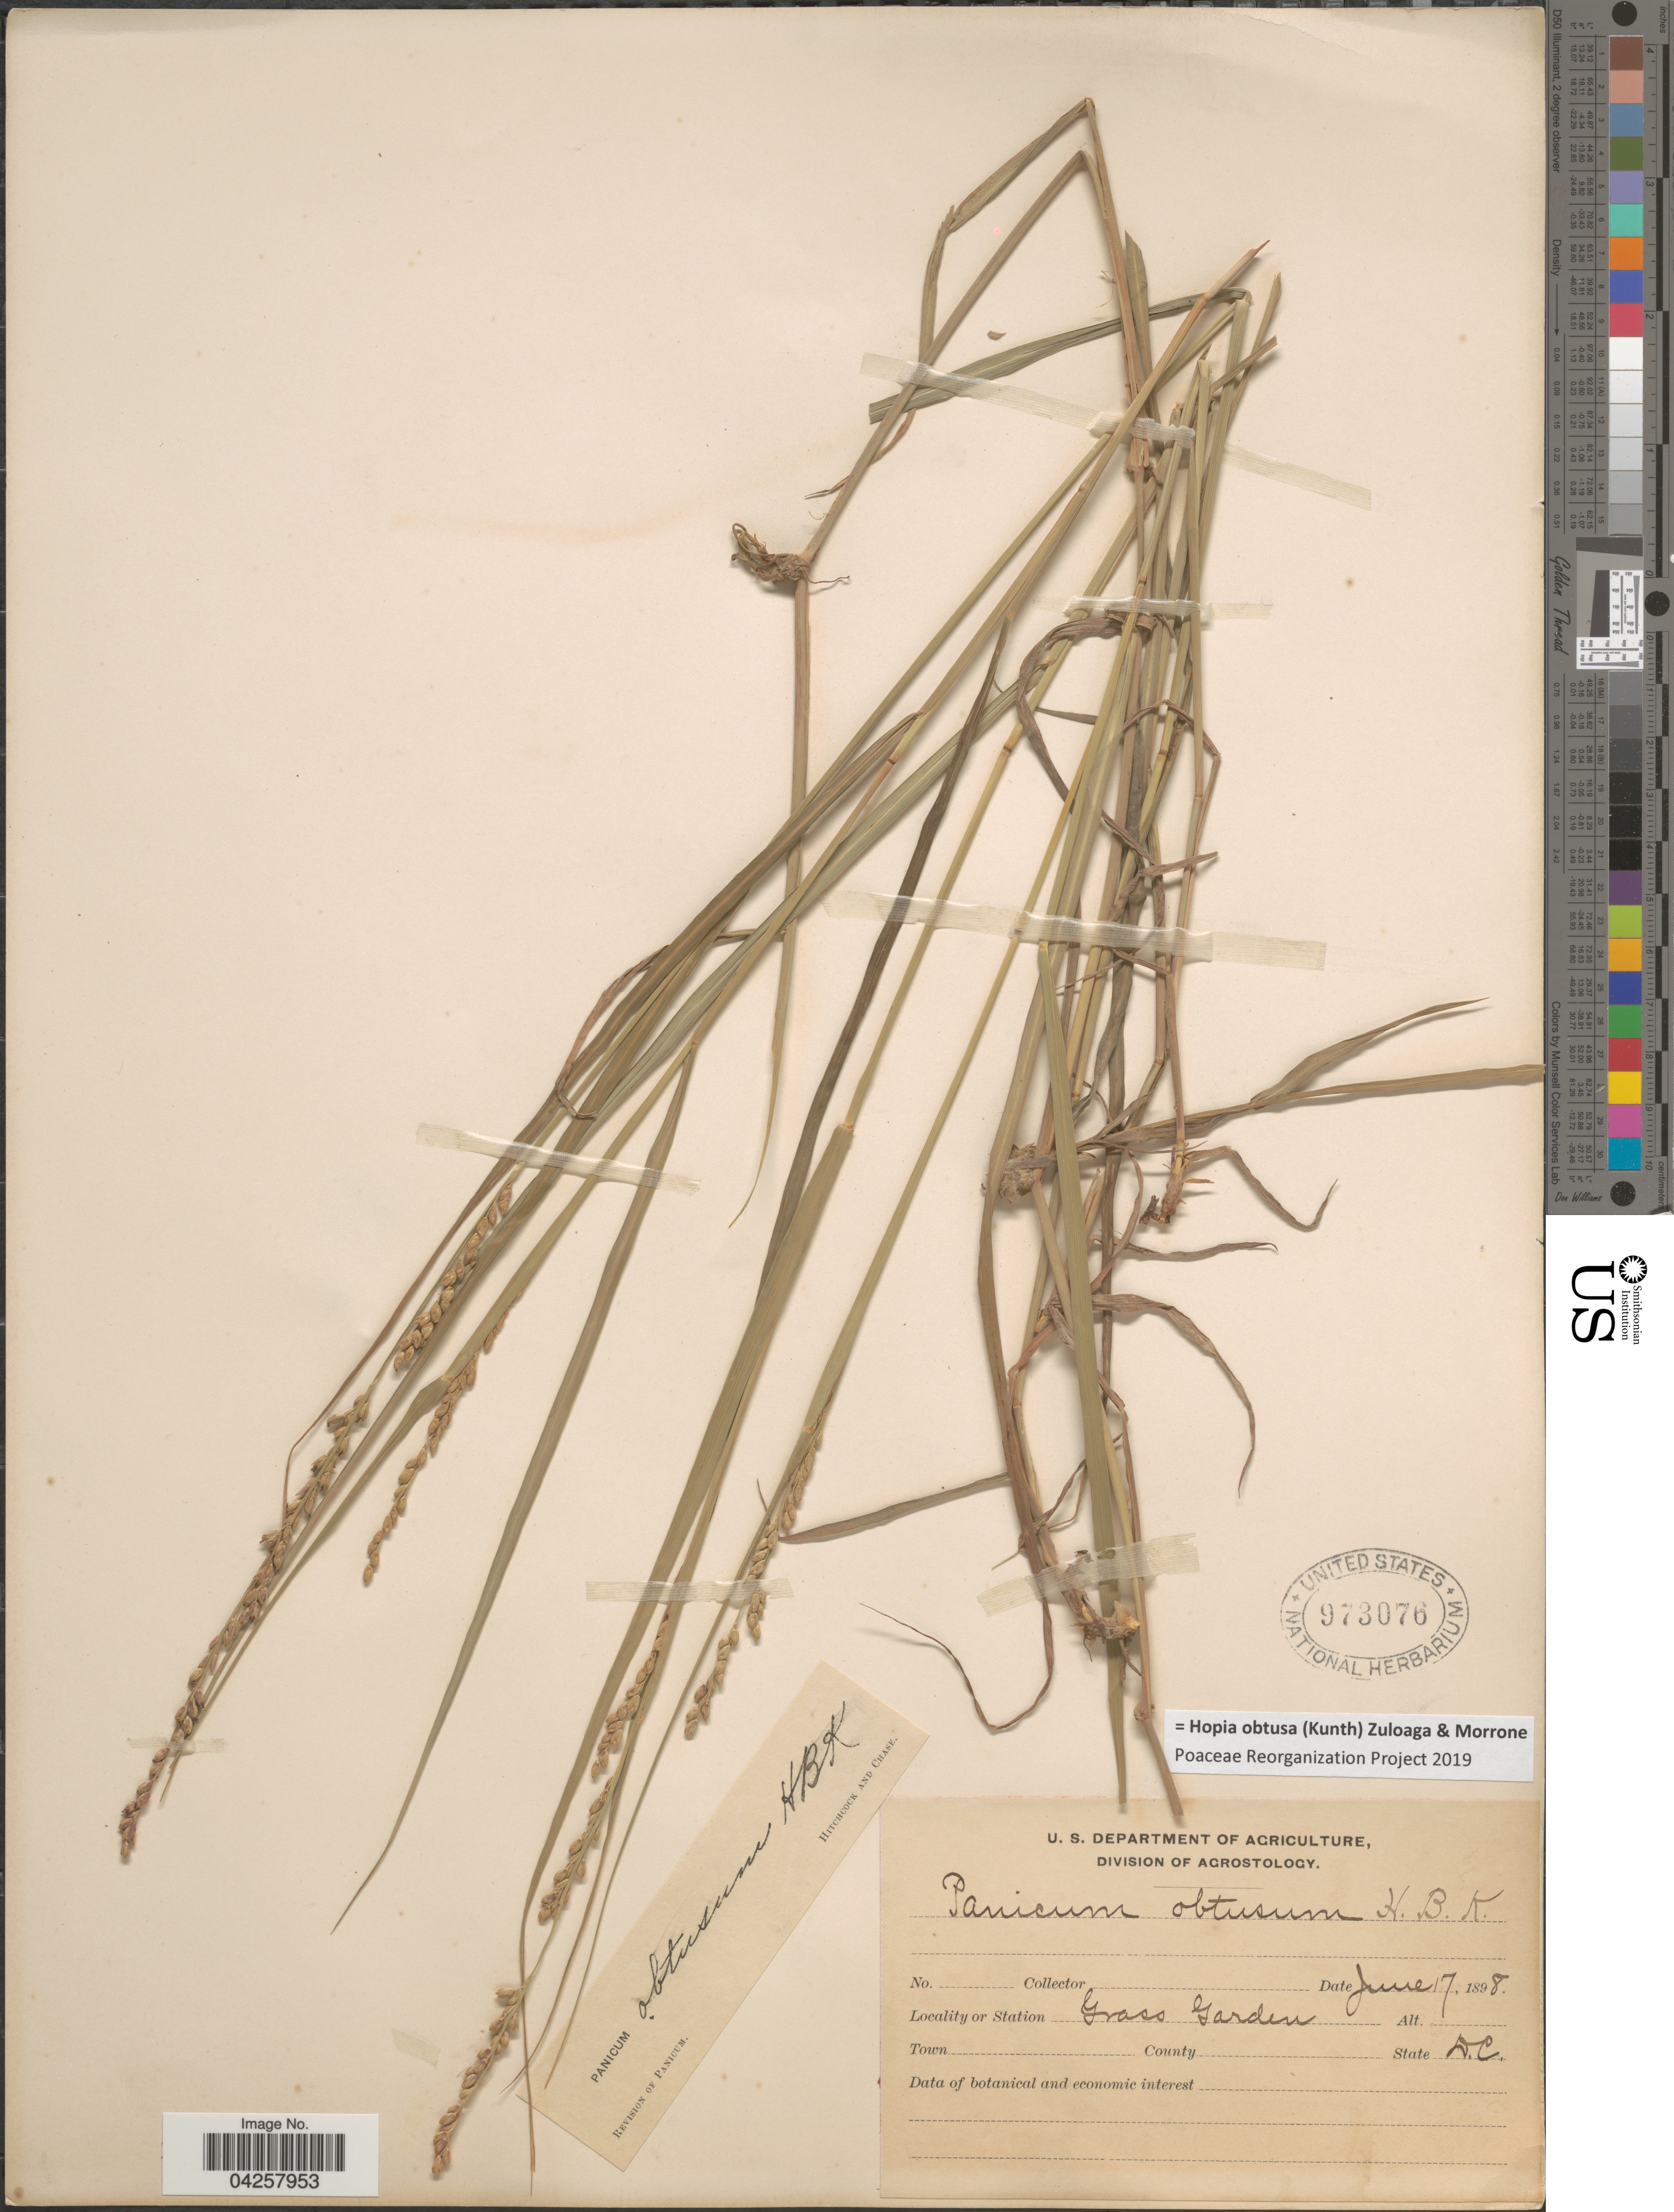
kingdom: Plantae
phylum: Tracheophyta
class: Liliopsida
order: Poales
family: Poaceae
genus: Hopia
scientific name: Hopia obtusa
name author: (Kunth) Zuloaga & Morrone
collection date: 1898-06-17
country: United States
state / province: District of Columbia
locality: Grass Garden.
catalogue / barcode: US 973076